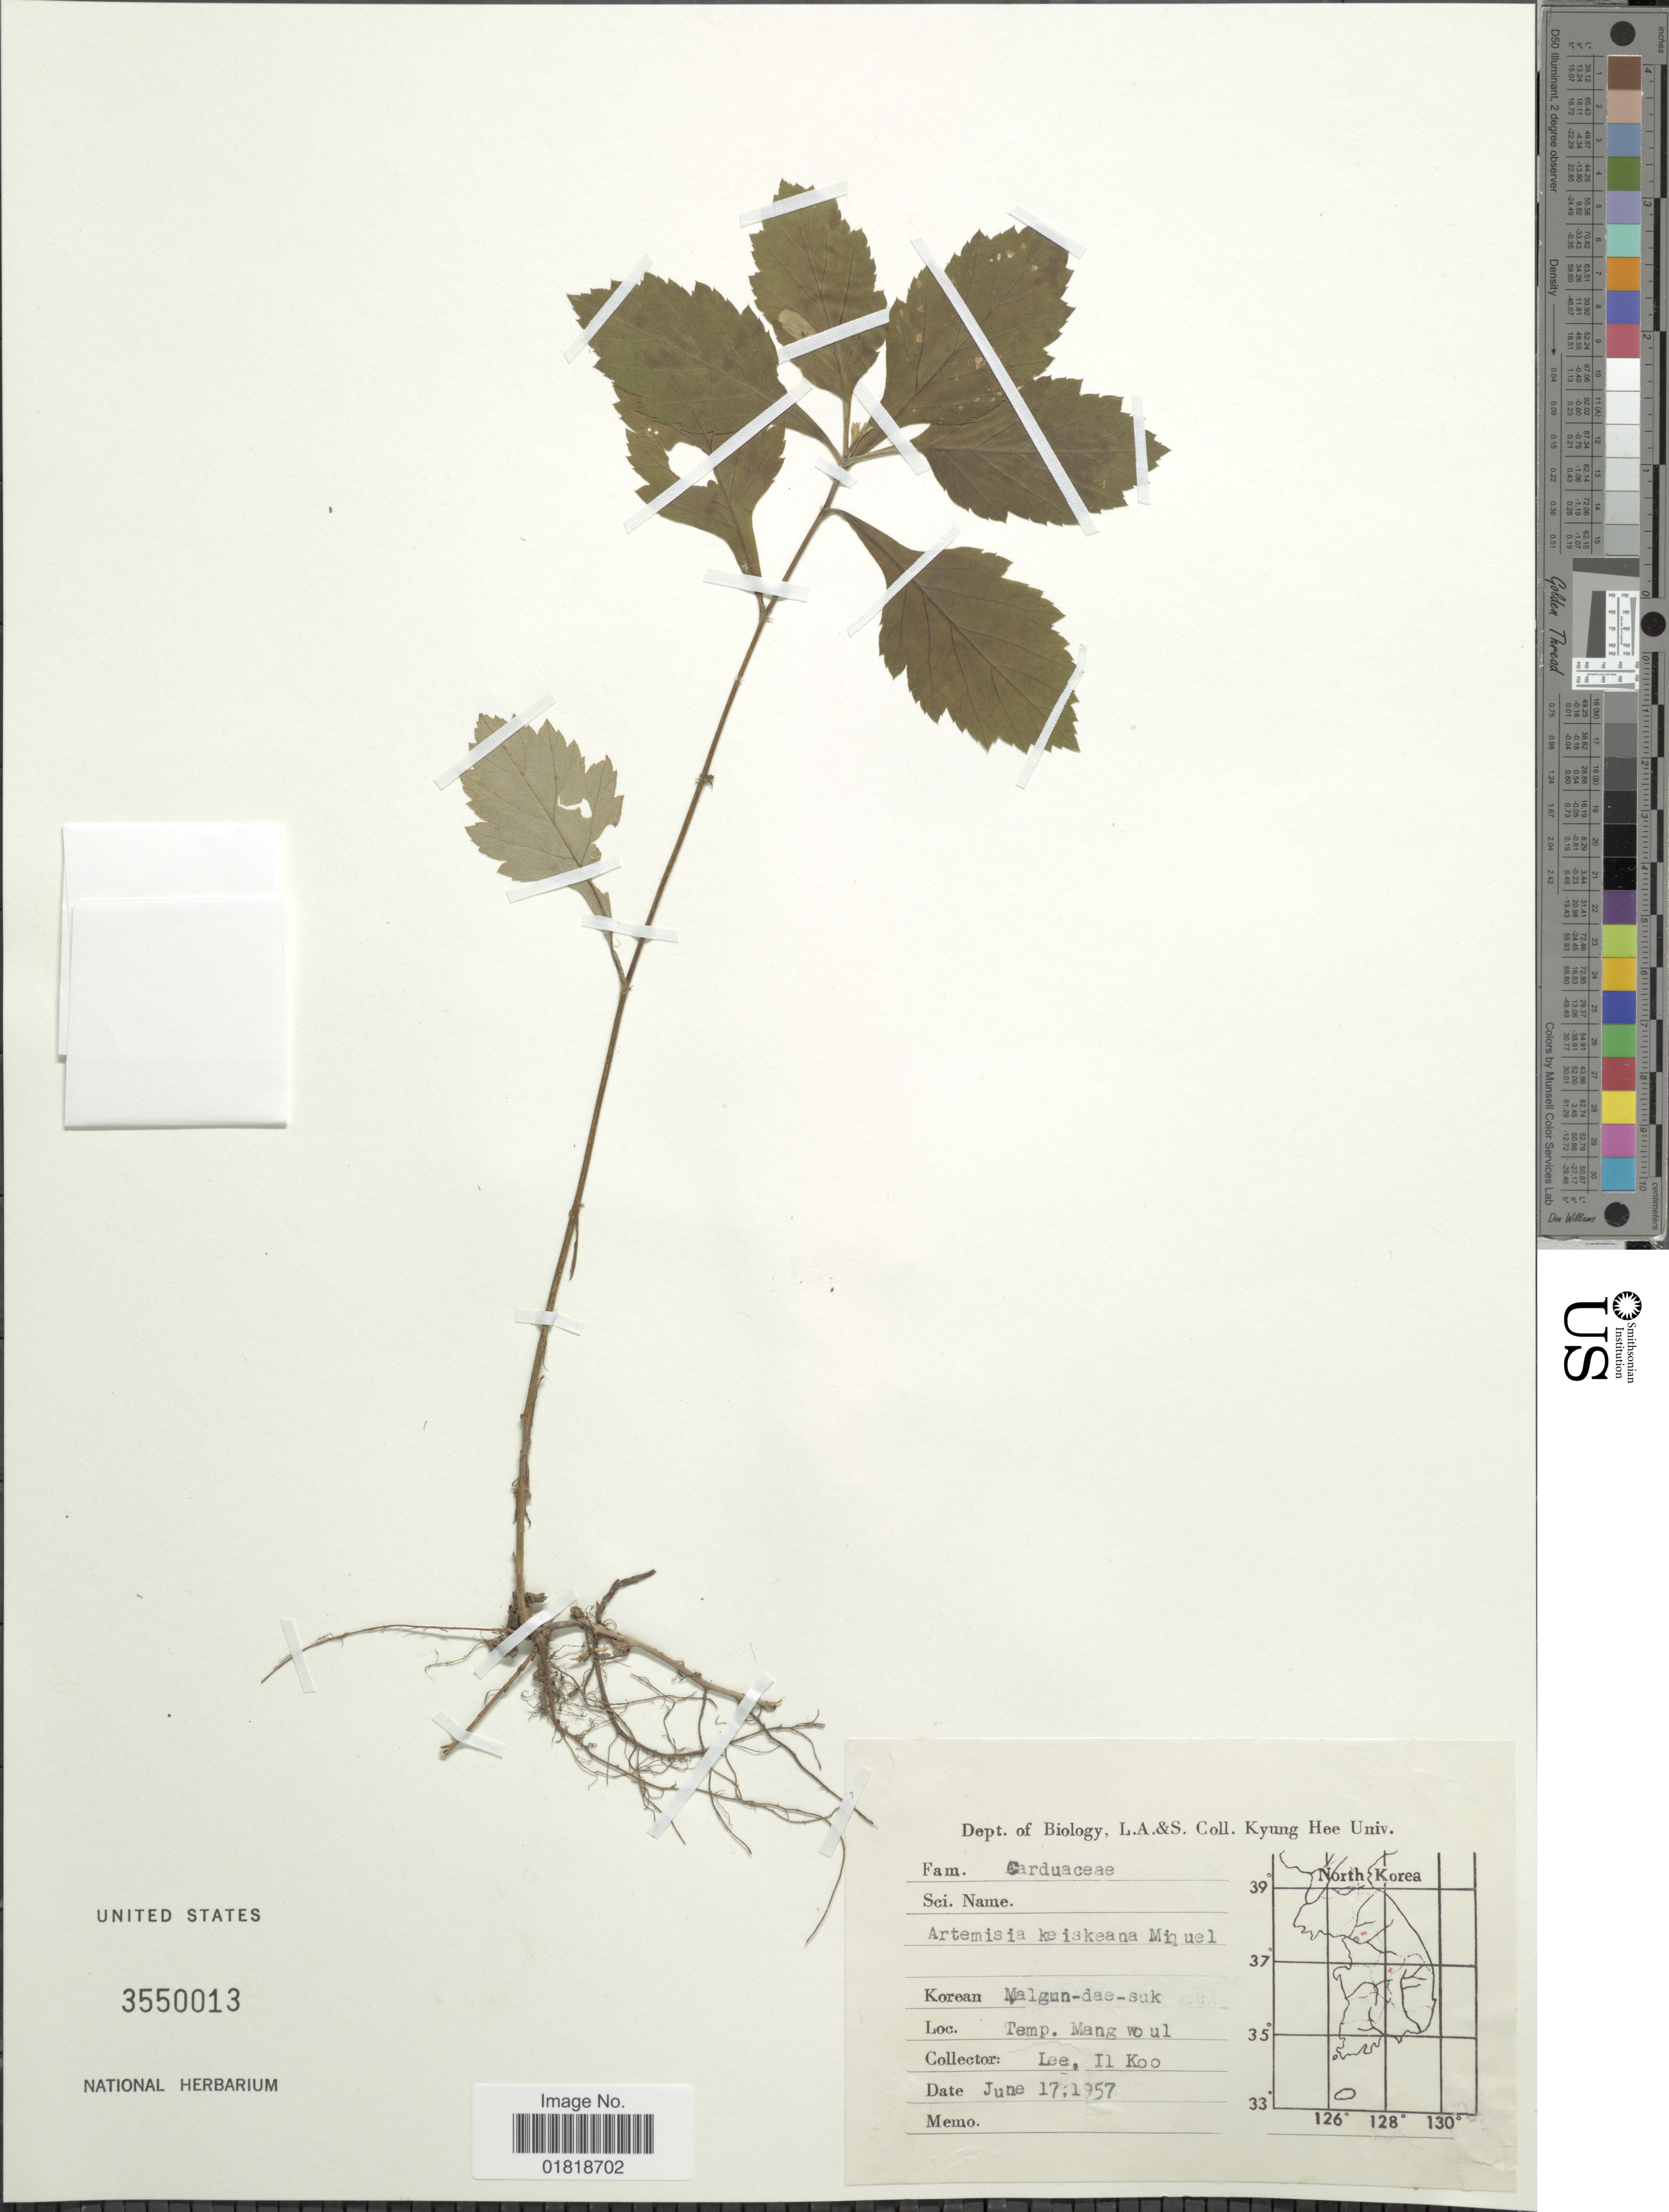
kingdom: Plantae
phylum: Tracheophyta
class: Magnoliopsida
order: Asterales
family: Asteraceae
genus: Artemisia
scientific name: Artemisia keiskeana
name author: Miq.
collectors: I. Lee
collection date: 1957-06-17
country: South Korea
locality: Temp, Mang wo ul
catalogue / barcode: US 3550013